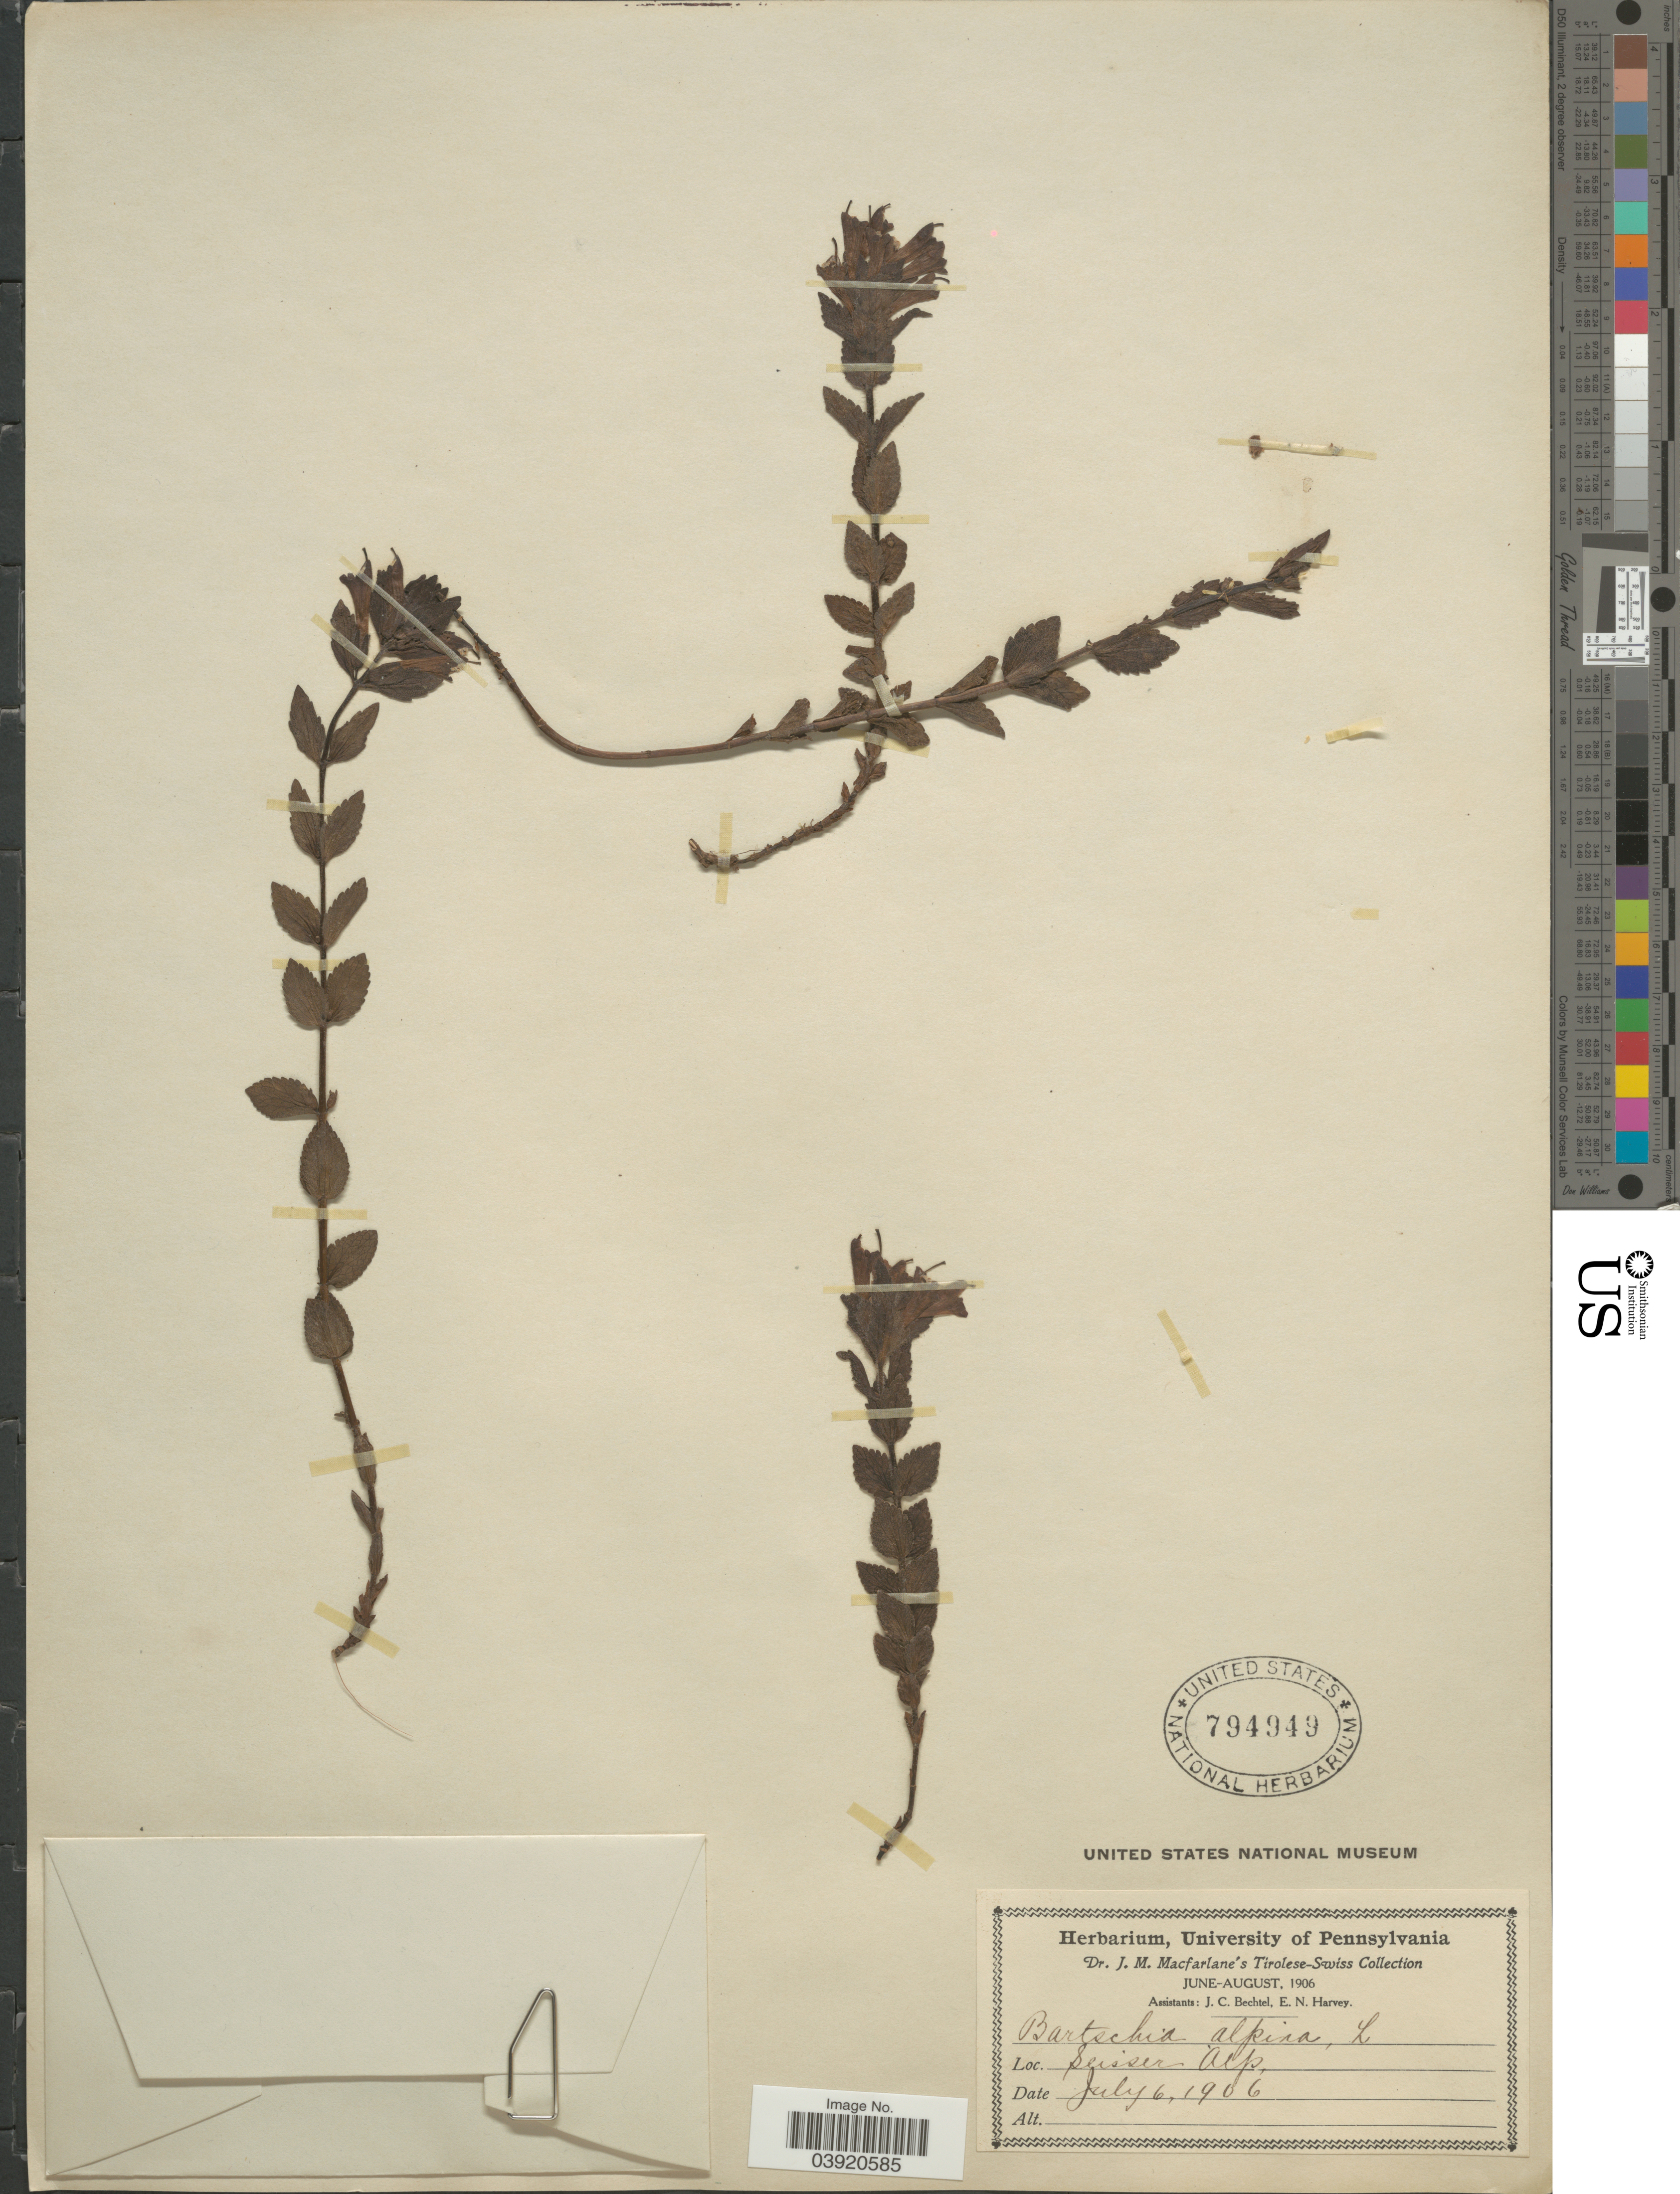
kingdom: Plantae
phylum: Tracheophyta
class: Magnoliopsida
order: Lamiales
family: Orobanchaceae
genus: Bartsia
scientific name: Bartsia alpina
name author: L.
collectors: J. Macfarlane, J. Bechtel & E. Harvey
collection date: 1906-07-06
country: Switzerland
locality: Tirolese-Swiss. Seisser Alp.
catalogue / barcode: US 794949